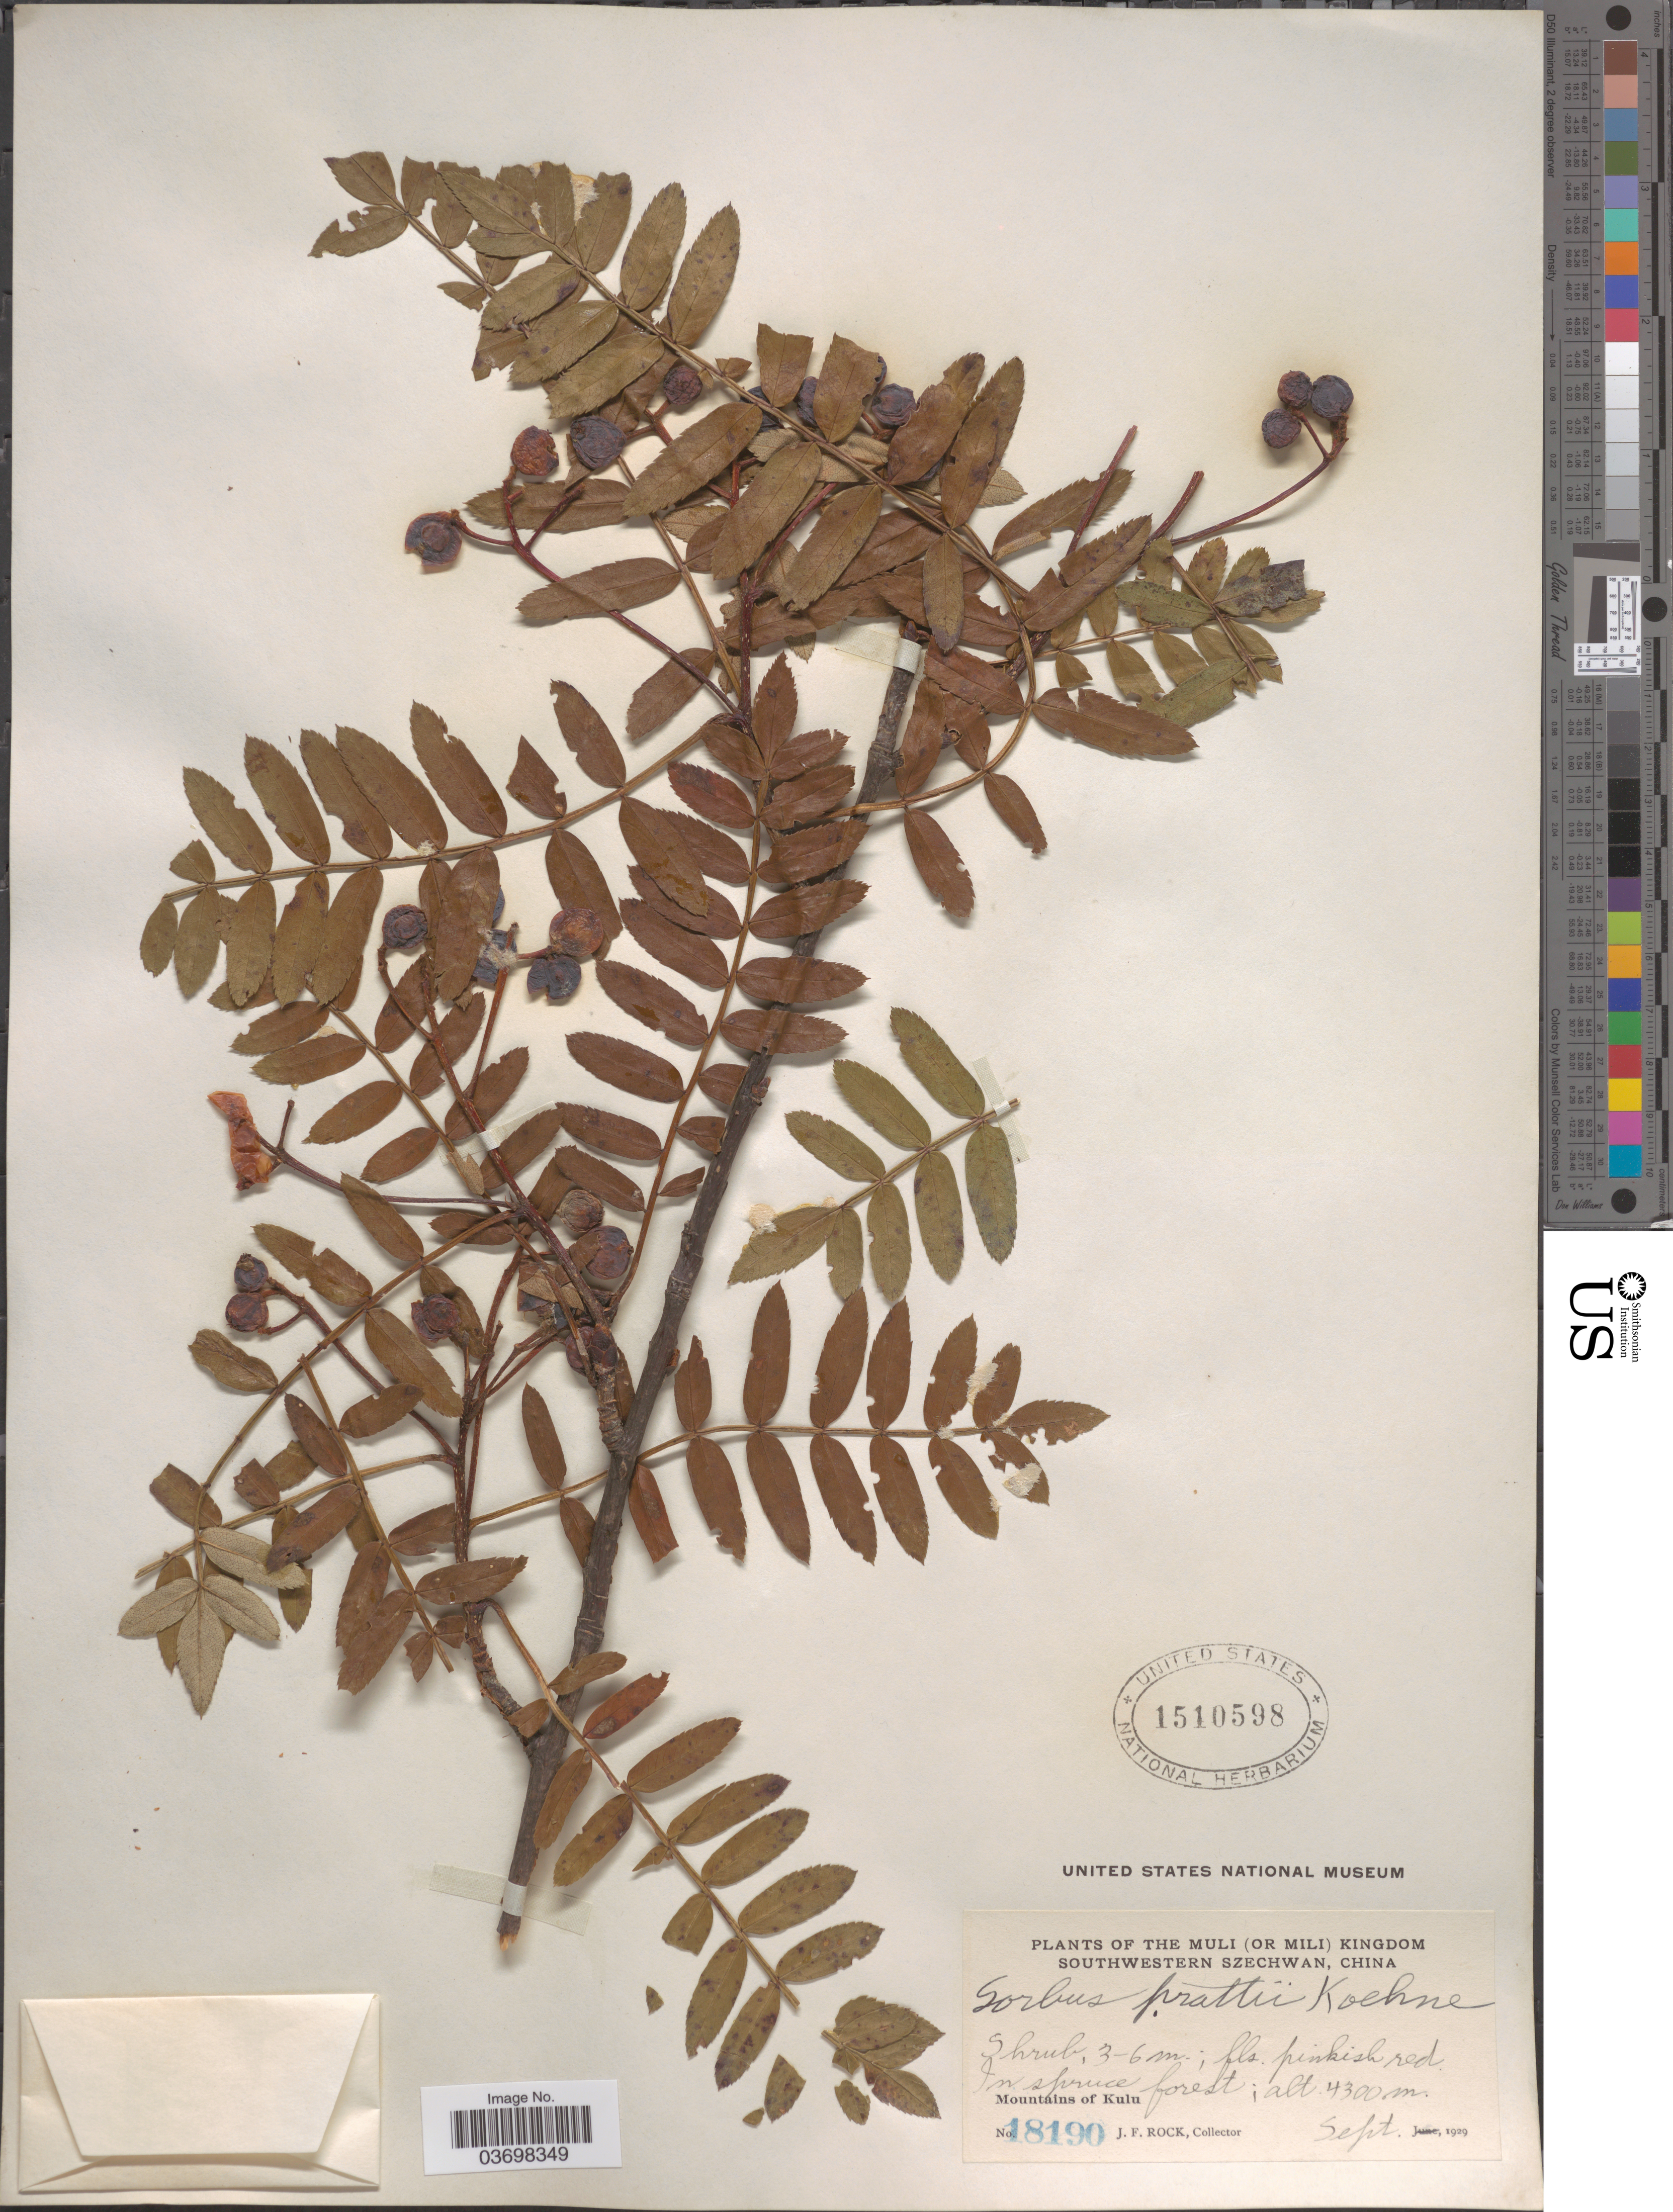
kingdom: Plantae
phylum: Tracheophyta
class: Magnoliopsida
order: Rosales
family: Rosaceae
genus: Sorbus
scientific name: Sorbus prattii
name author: Koehne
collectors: J. Rock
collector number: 18190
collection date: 1929-09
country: China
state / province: Sichuan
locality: The Muli (or Mili) Kingdom. Southwestern Szechwan. Mountains of Kulu.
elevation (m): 4300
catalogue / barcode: US 1510598